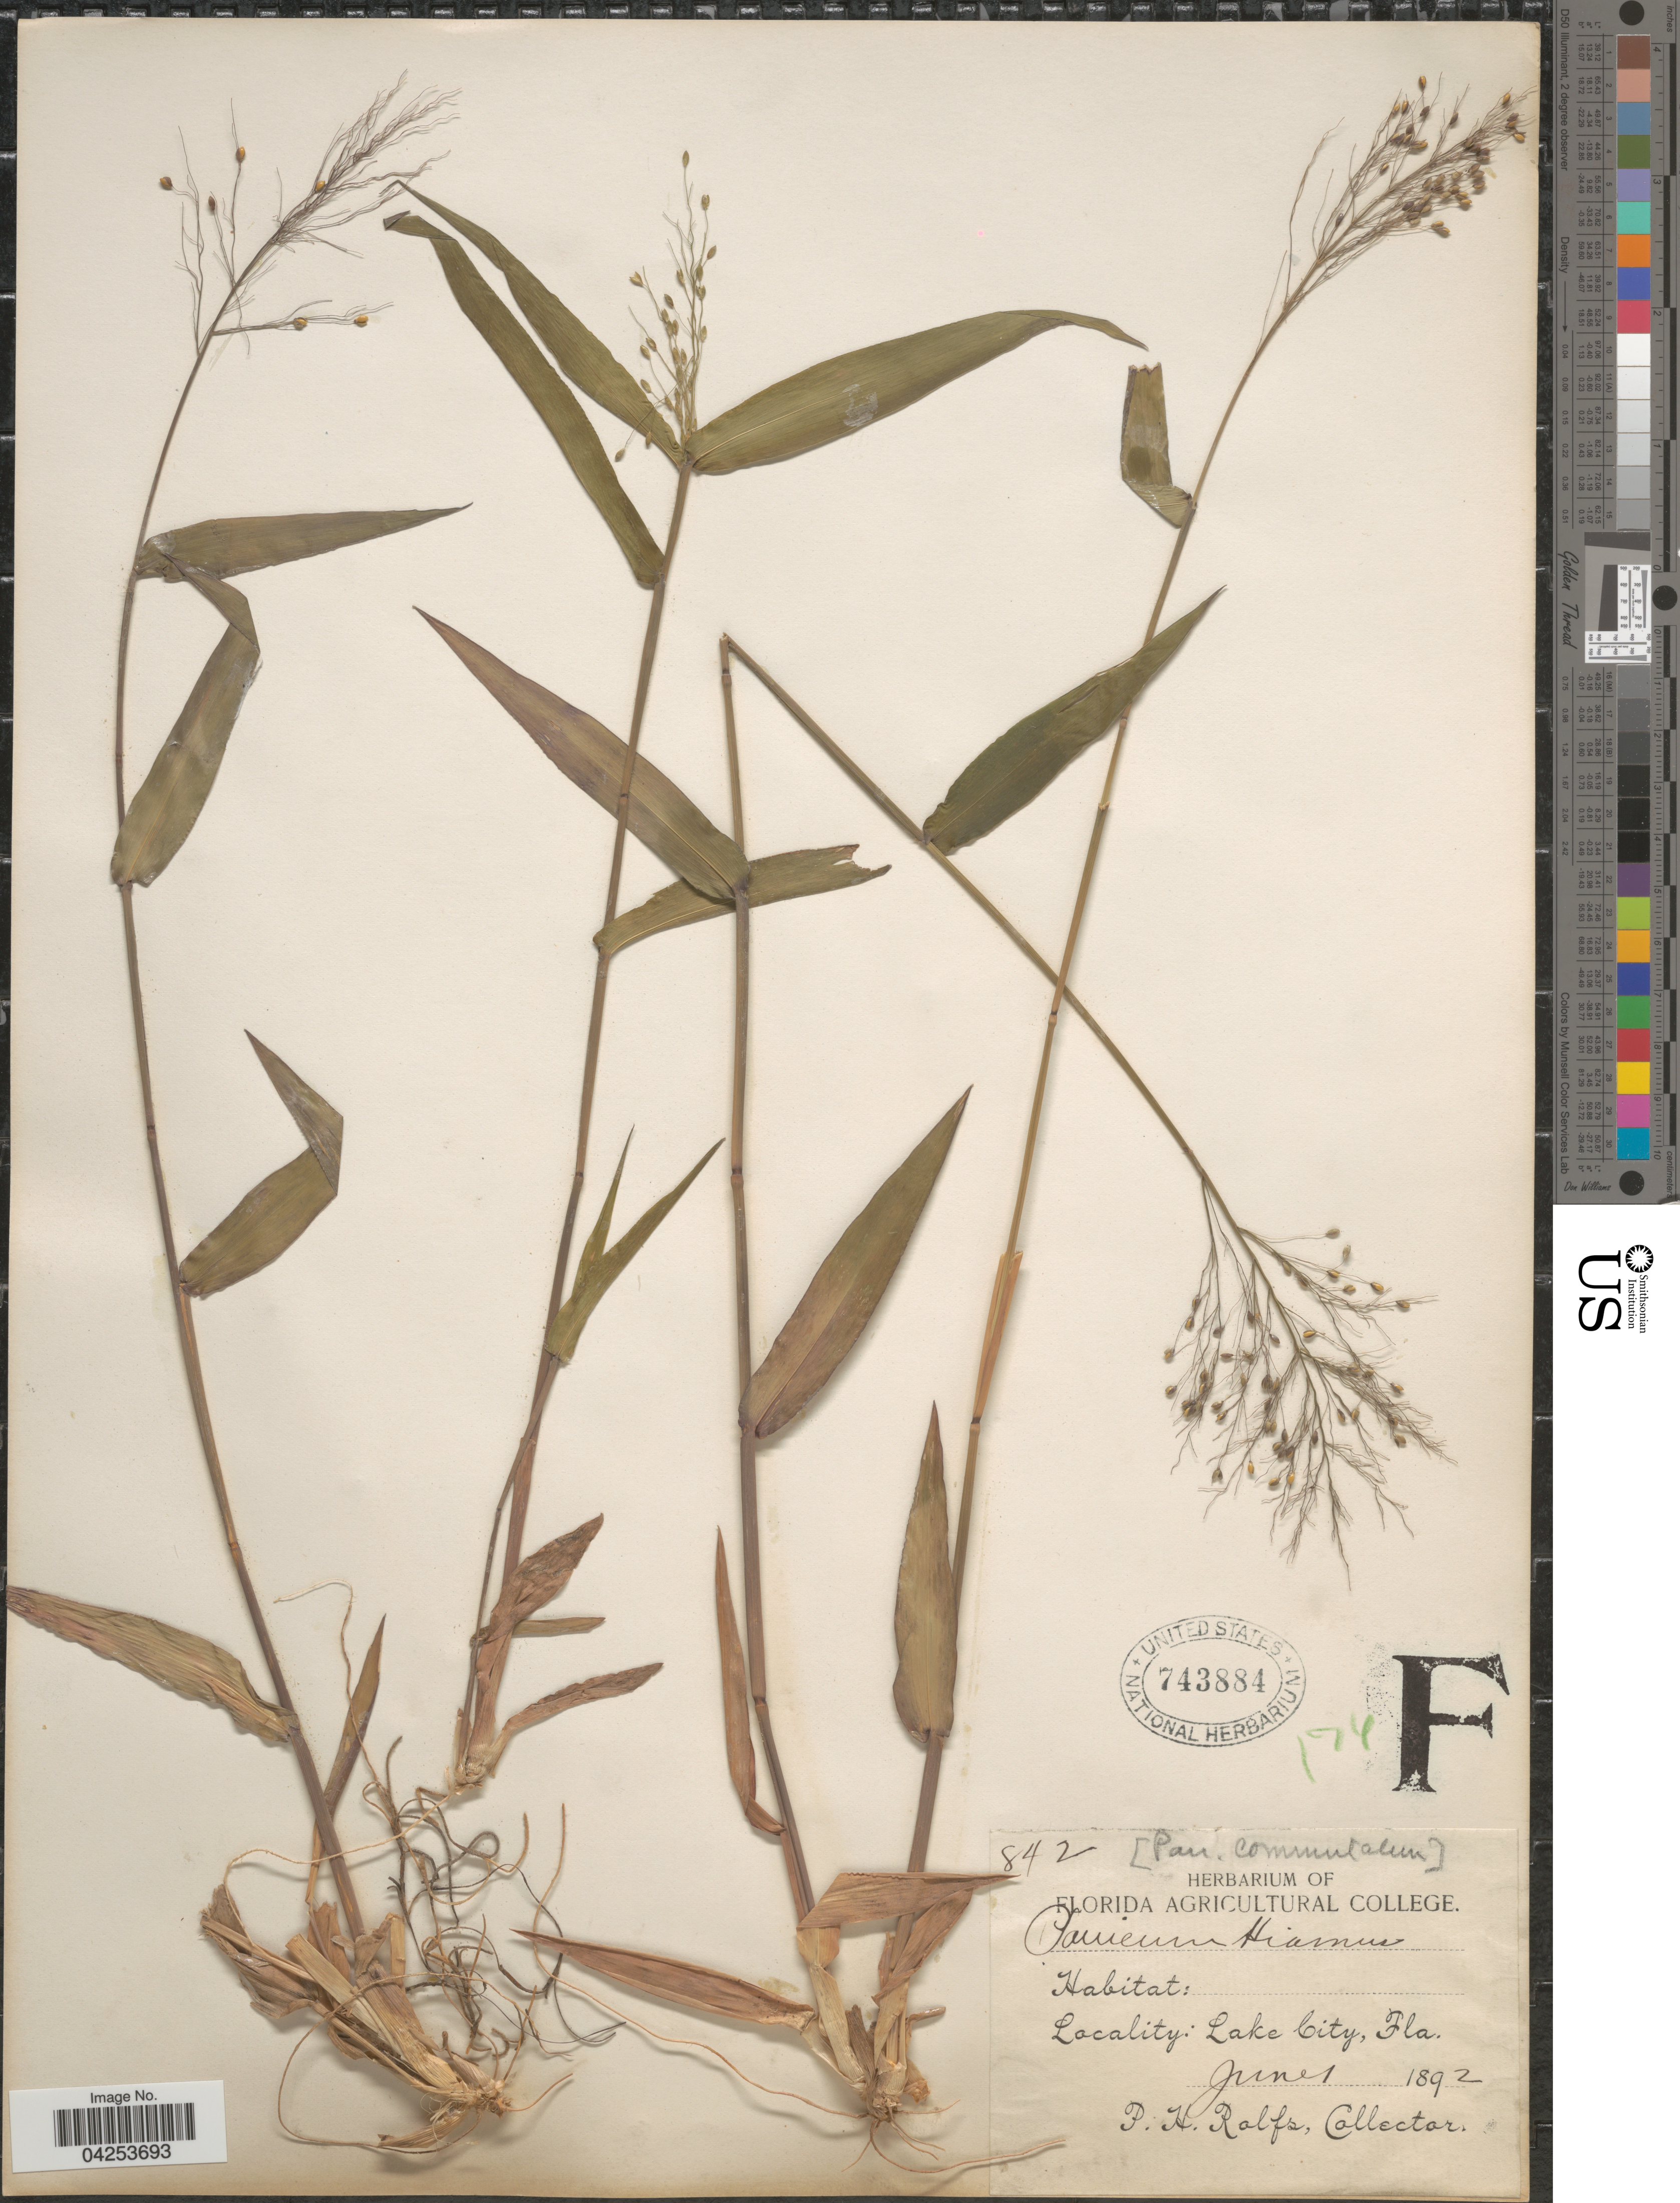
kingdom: Plantae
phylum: Tracheophyta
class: Liliopsida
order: Poales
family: Poaceae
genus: Dichanthelium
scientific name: Dichanthelium commutatum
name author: (Schult.) Gould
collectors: P. H. Rolfs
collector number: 842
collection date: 1892-06-01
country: United States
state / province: Florida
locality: Lake City.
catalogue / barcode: US 743884